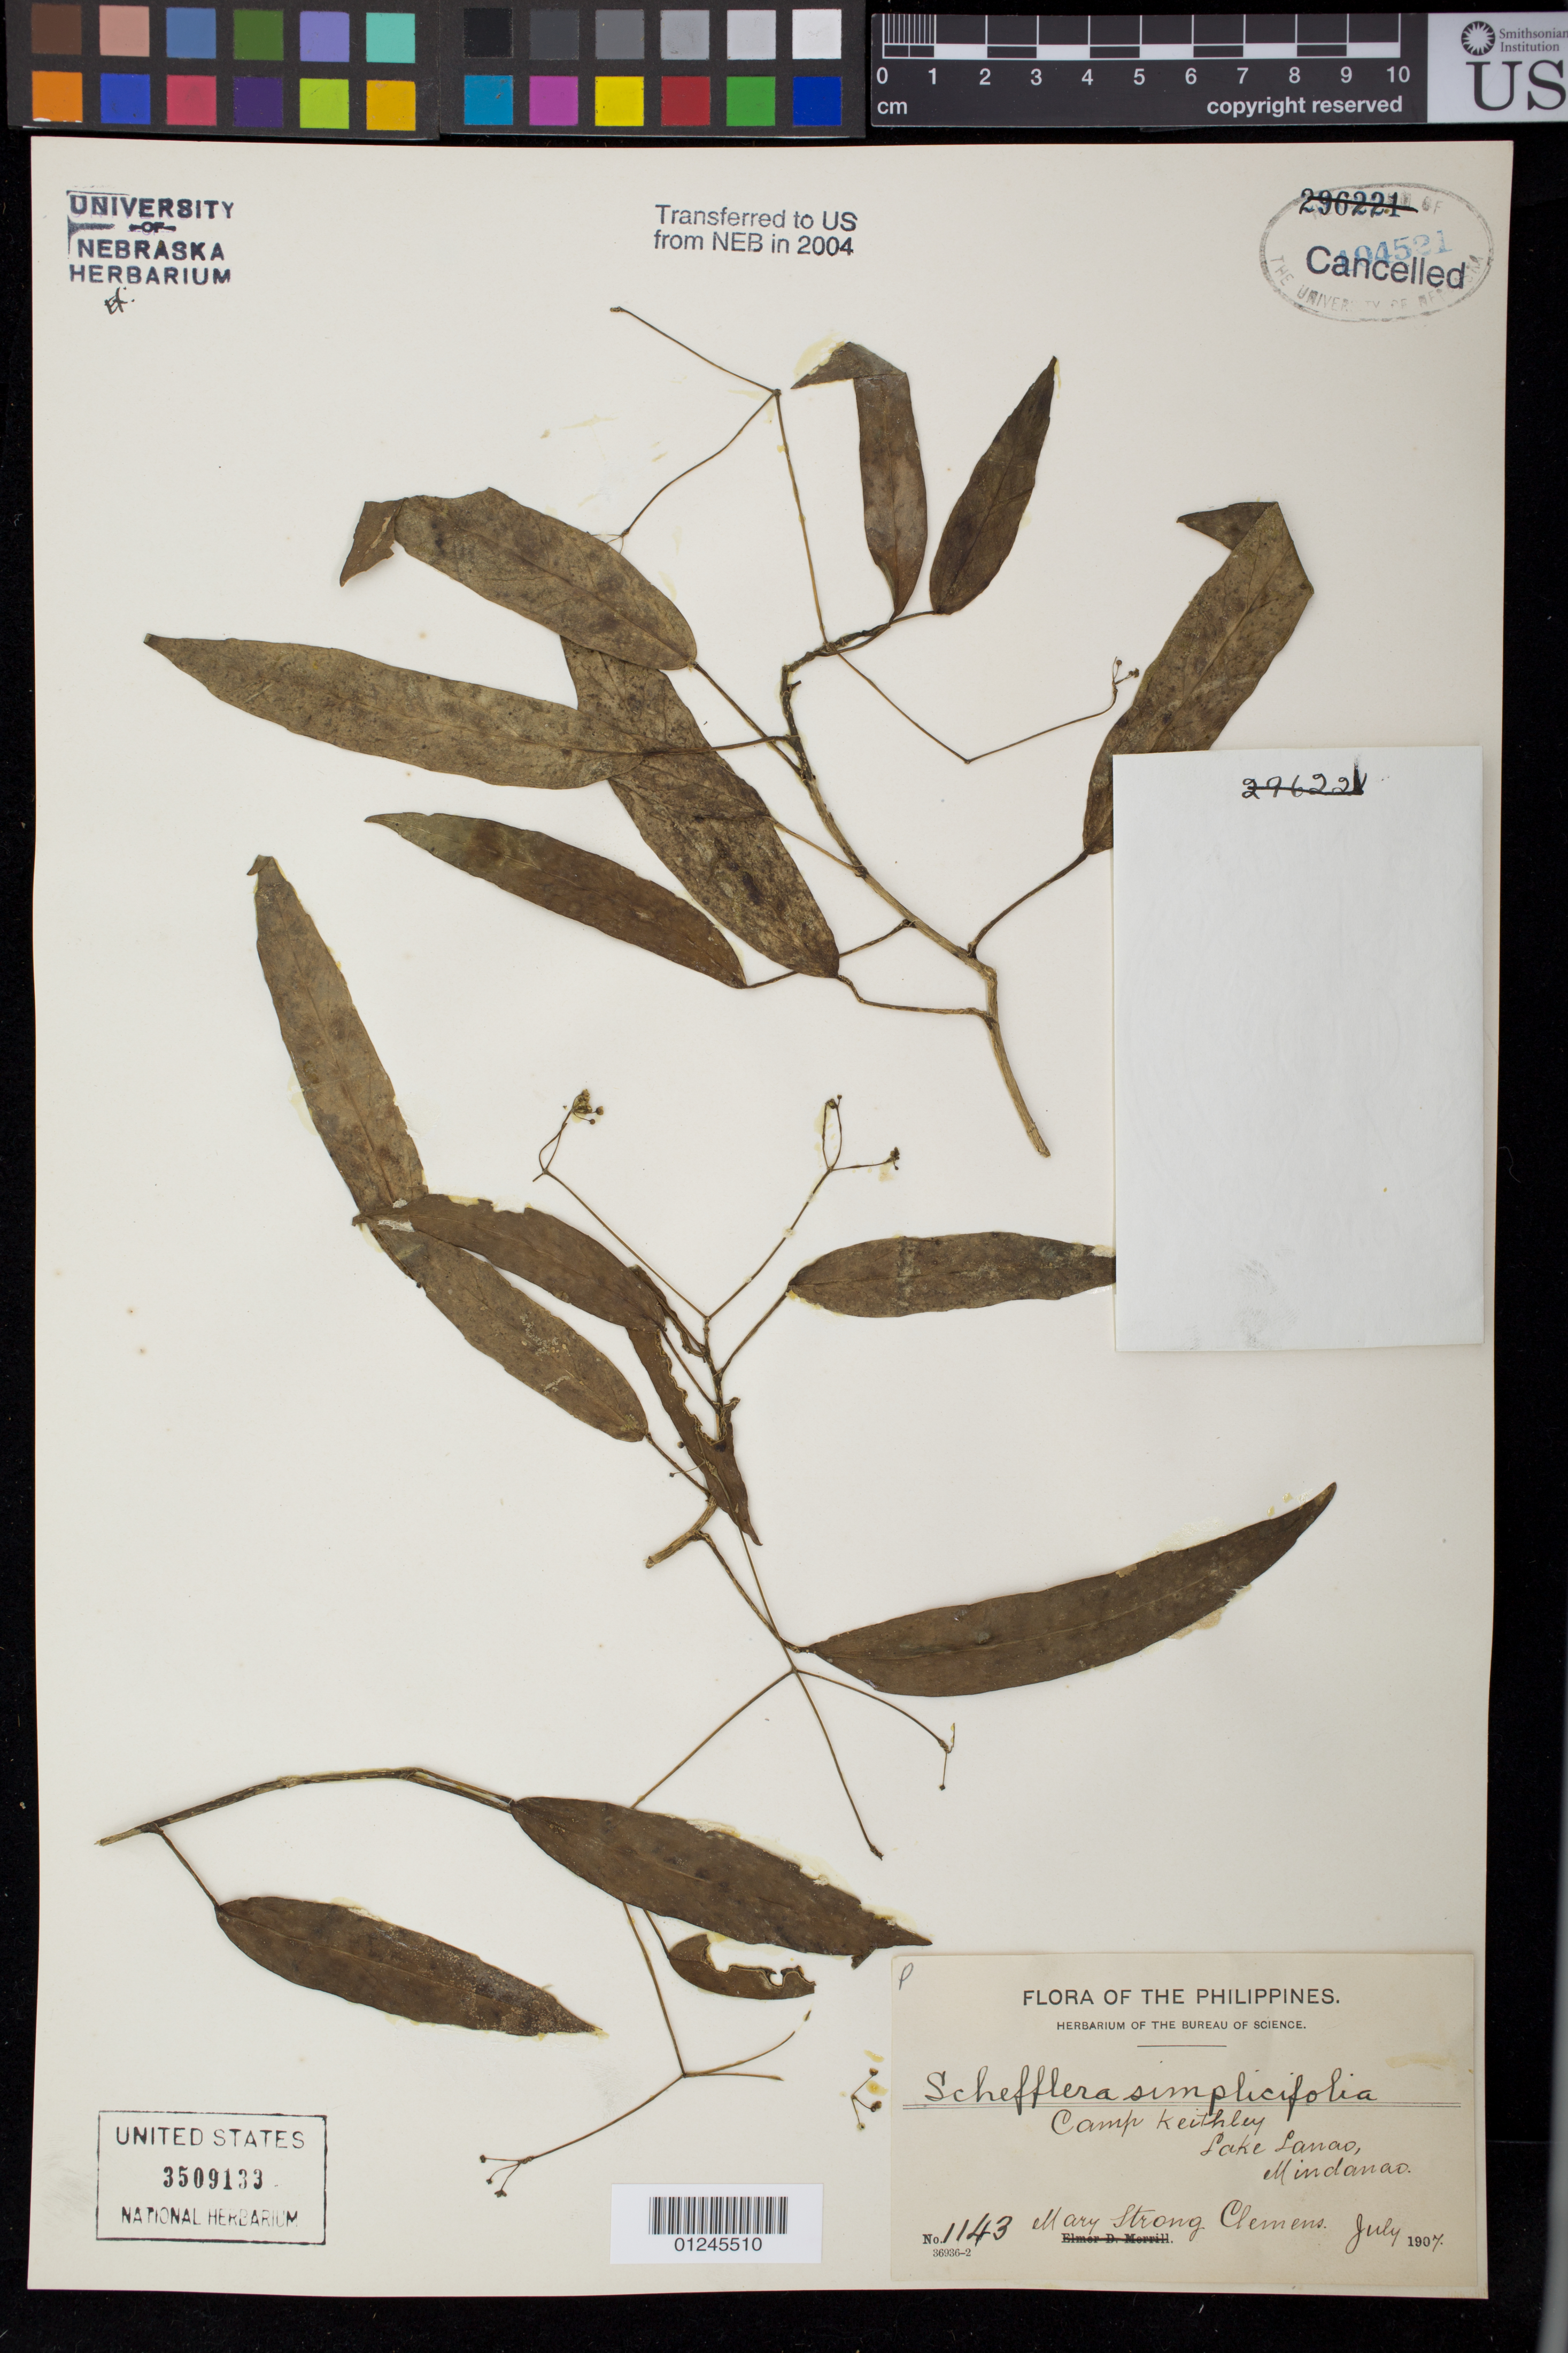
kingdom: Plantae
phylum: Tracheophyta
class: Magnoliopsida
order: Apiales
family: Araliaceae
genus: Schefflera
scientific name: Schefflera simplicifolia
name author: Merr.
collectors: M. S. Clemens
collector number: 1143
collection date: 1907-07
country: Philippines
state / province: Muslim Mindanao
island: Mindanao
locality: Camp Keithley, Lake Lanao, Mindanao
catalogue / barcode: US 3509133